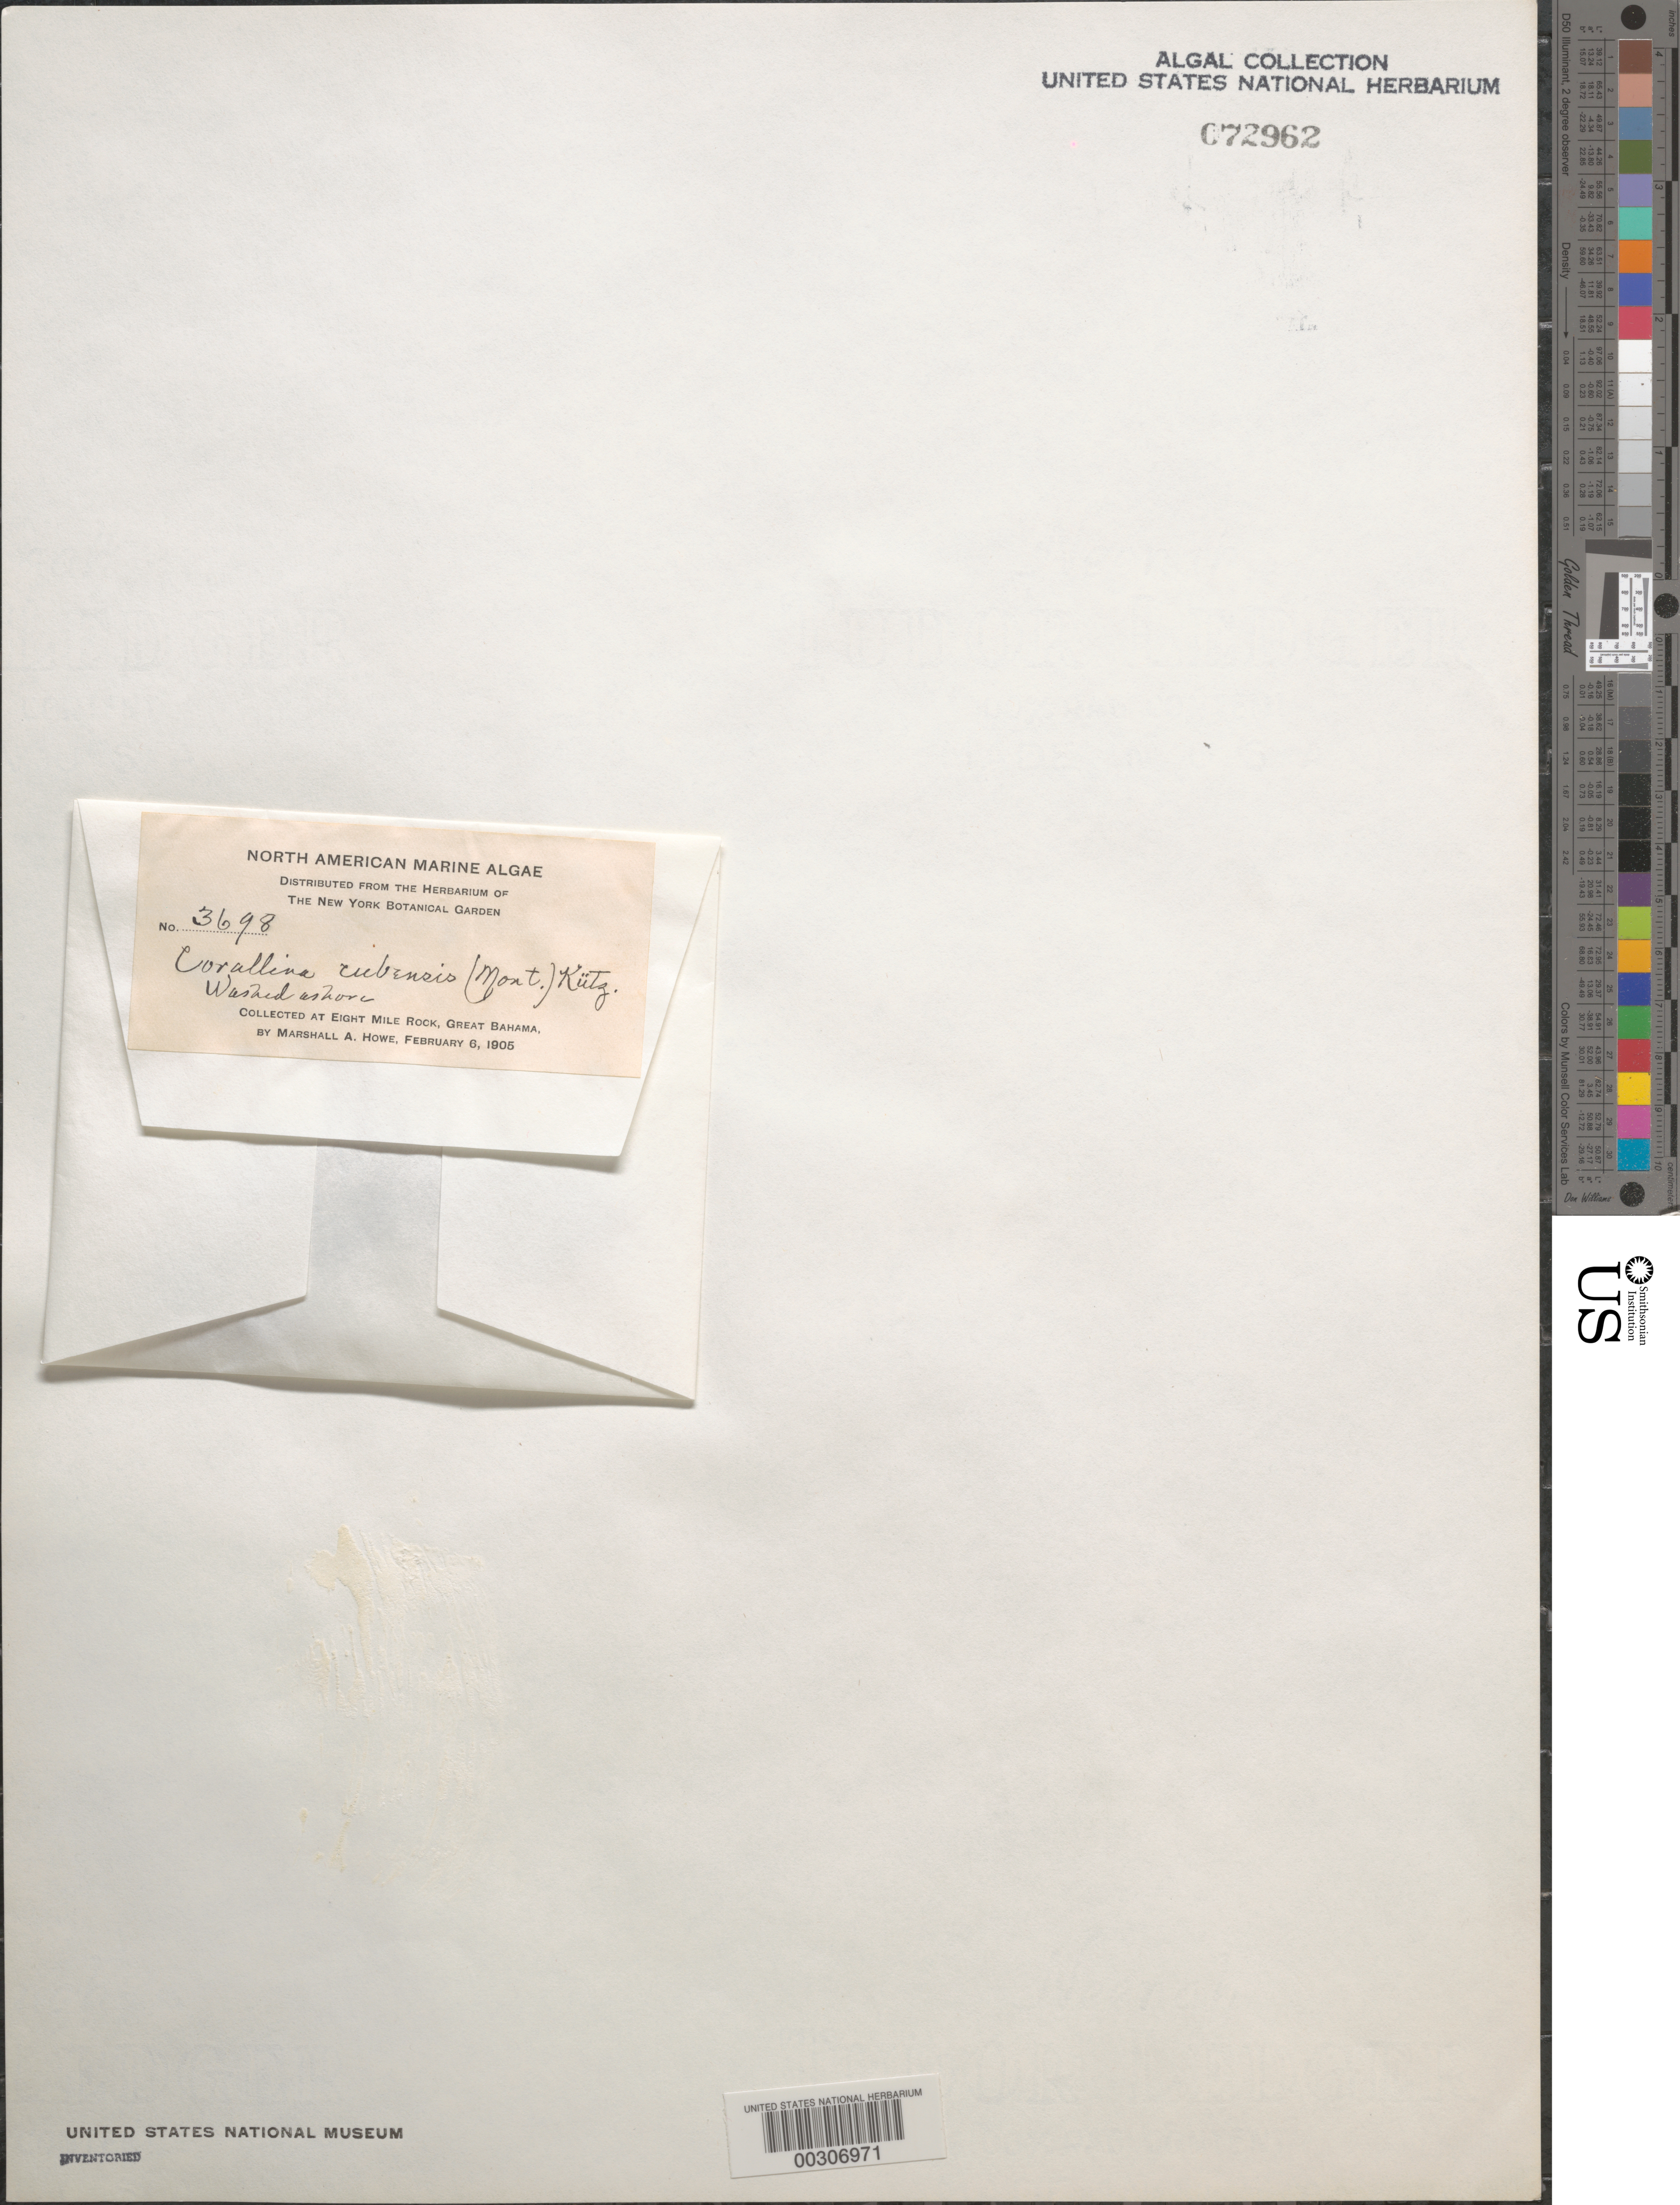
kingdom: Plantae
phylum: Rhodophyta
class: Florideophyceae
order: Corallinales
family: Corallinaceae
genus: Jania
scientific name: Jania cubensis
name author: Mont. ex Kütz.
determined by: Algae name updating Project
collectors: M. A. Howe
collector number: MAH 3698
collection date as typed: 06 Feb 1905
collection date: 1905-02-06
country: Bahamas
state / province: Grand Bahama Island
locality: Eight mile rock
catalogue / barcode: US 72962